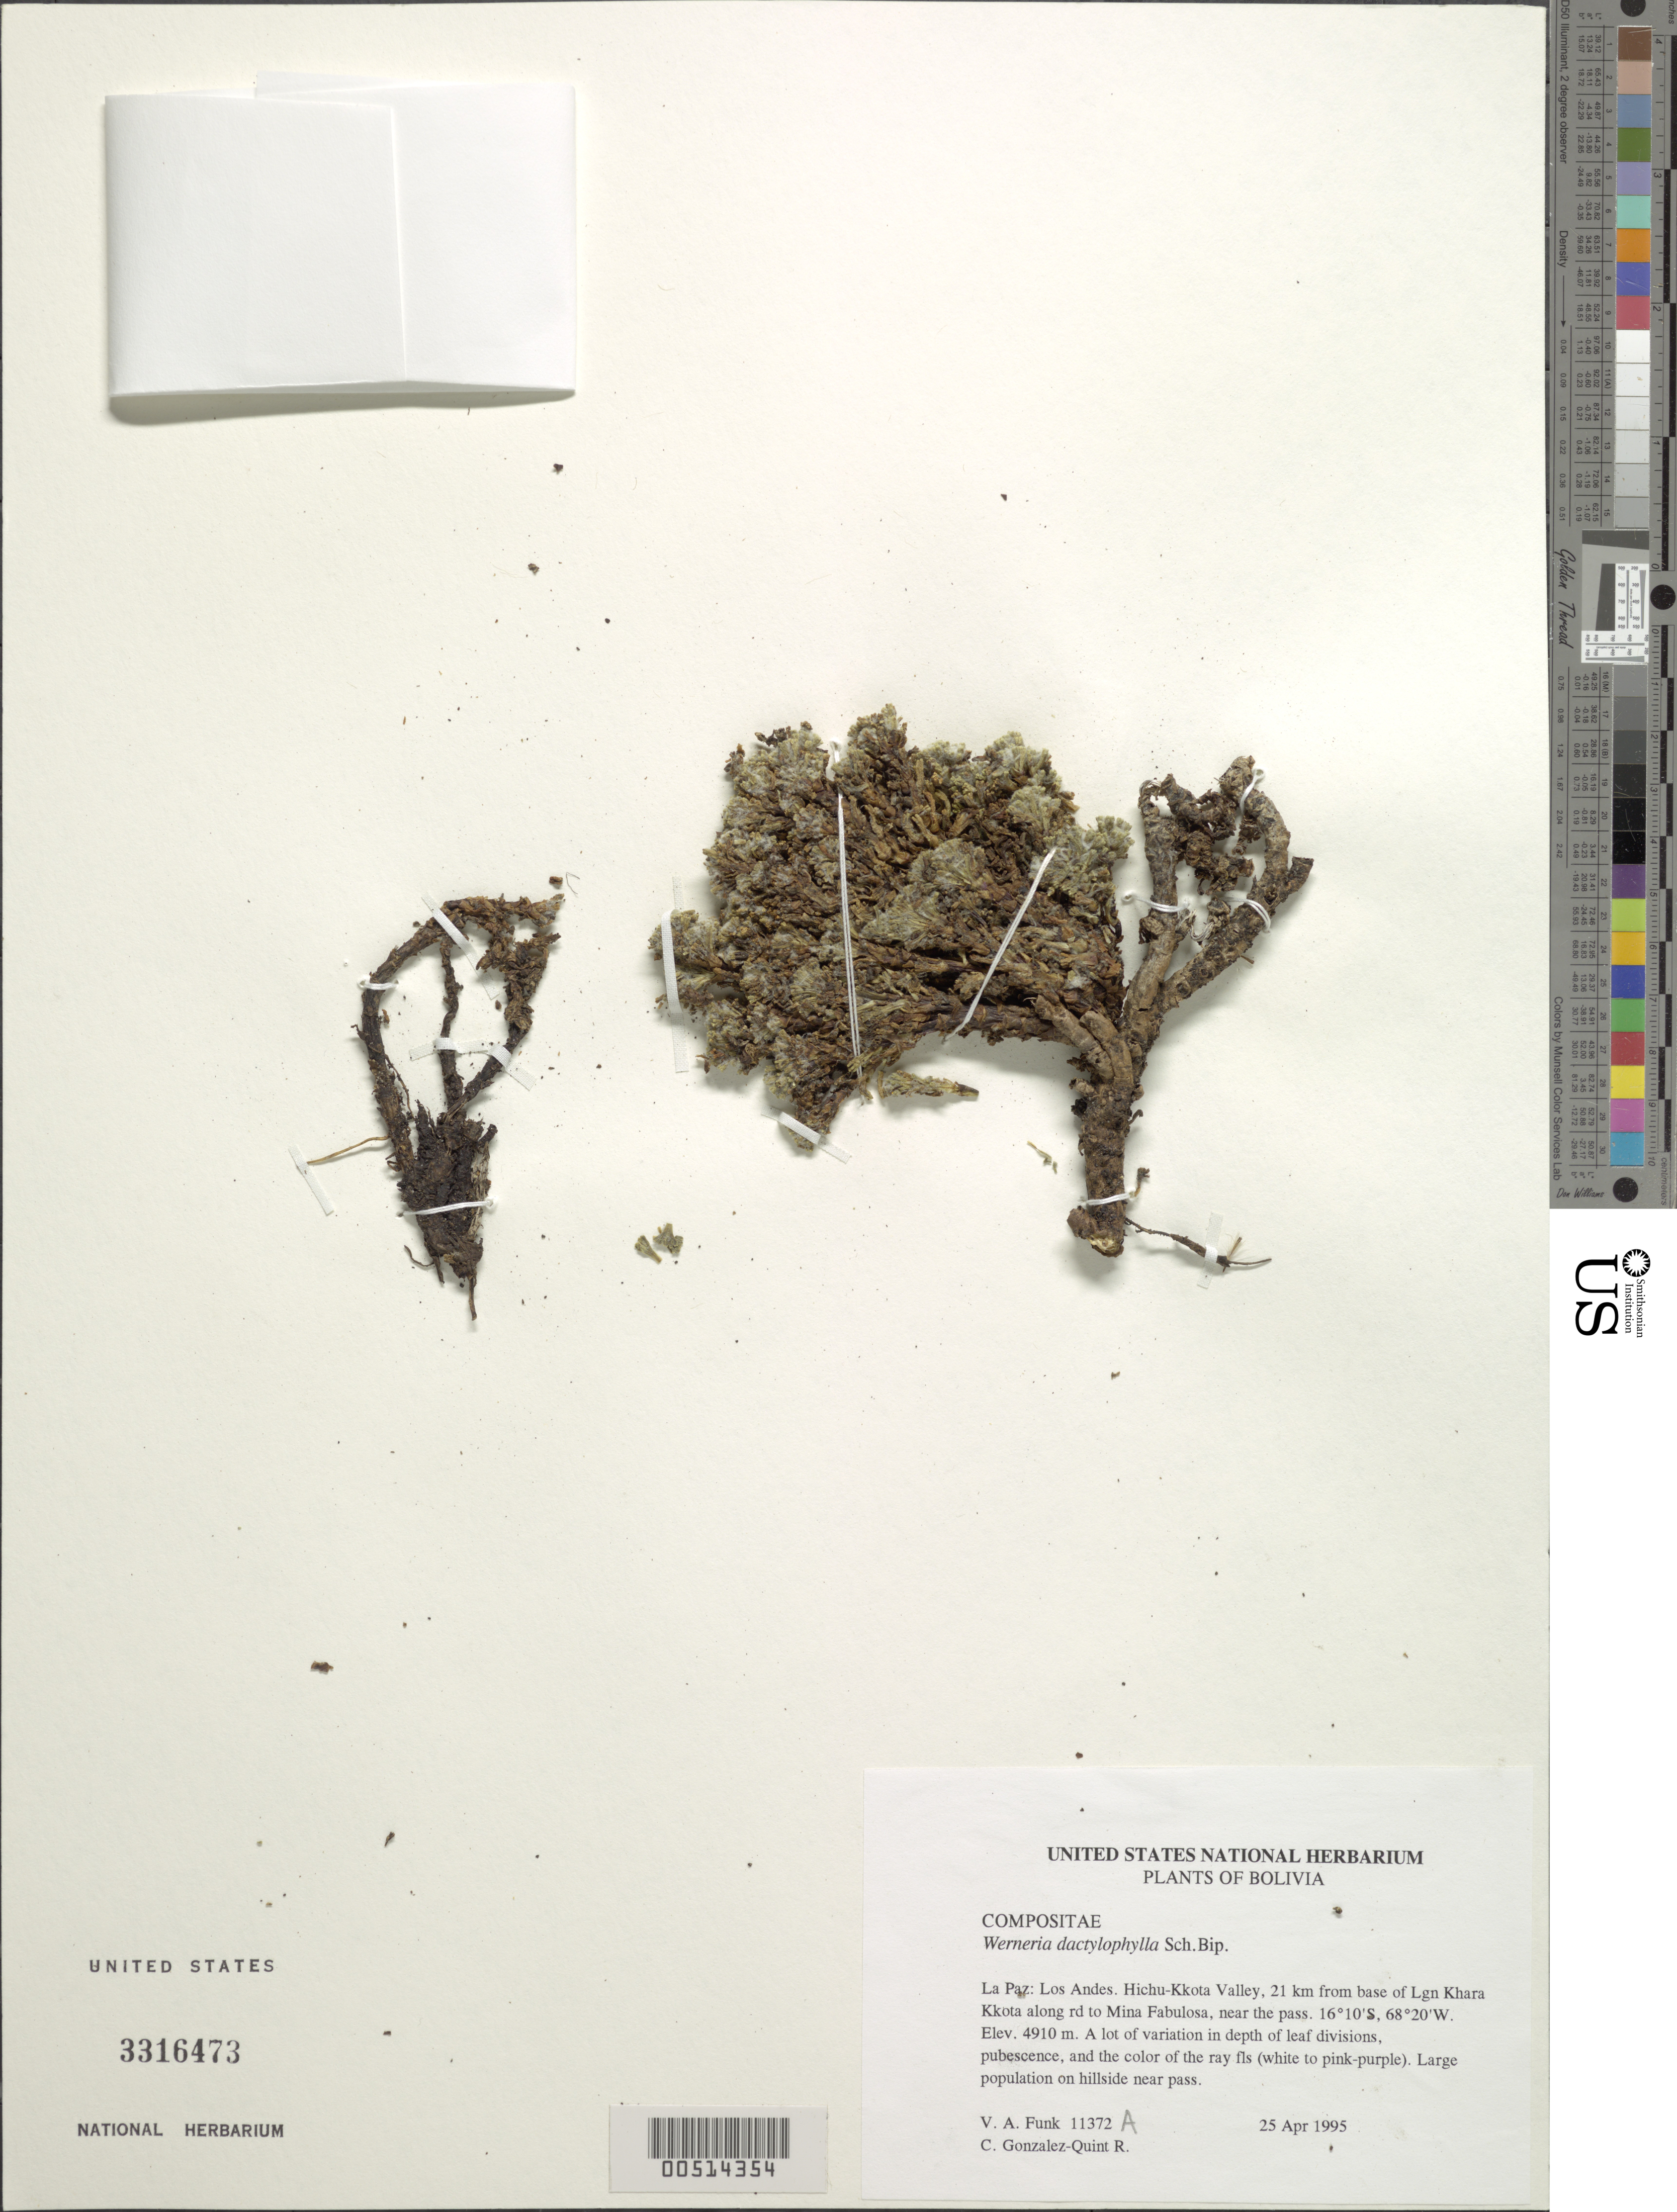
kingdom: Plantae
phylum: Tracheophyta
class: Magnoliopsida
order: Asterales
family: Asteraceae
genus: Xenophyllum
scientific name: Xenophyllum dactylophyllum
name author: (Sch. Bip.) V.A. Funk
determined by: Funk, Vicki A., (BOT), Smithsonian Institution - National Museum of Natural History (UNITED STATES)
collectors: V. Funk & C. González-Quint R.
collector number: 11372A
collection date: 1995-04-25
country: Bolivia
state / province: La Paz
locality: Los Andes, Hichu-Kkota Valley, 21 km from base of Lgn Khara Kkota along road to Mina Fabulosa, near the pass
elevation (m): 4910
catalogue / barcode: US 3316473